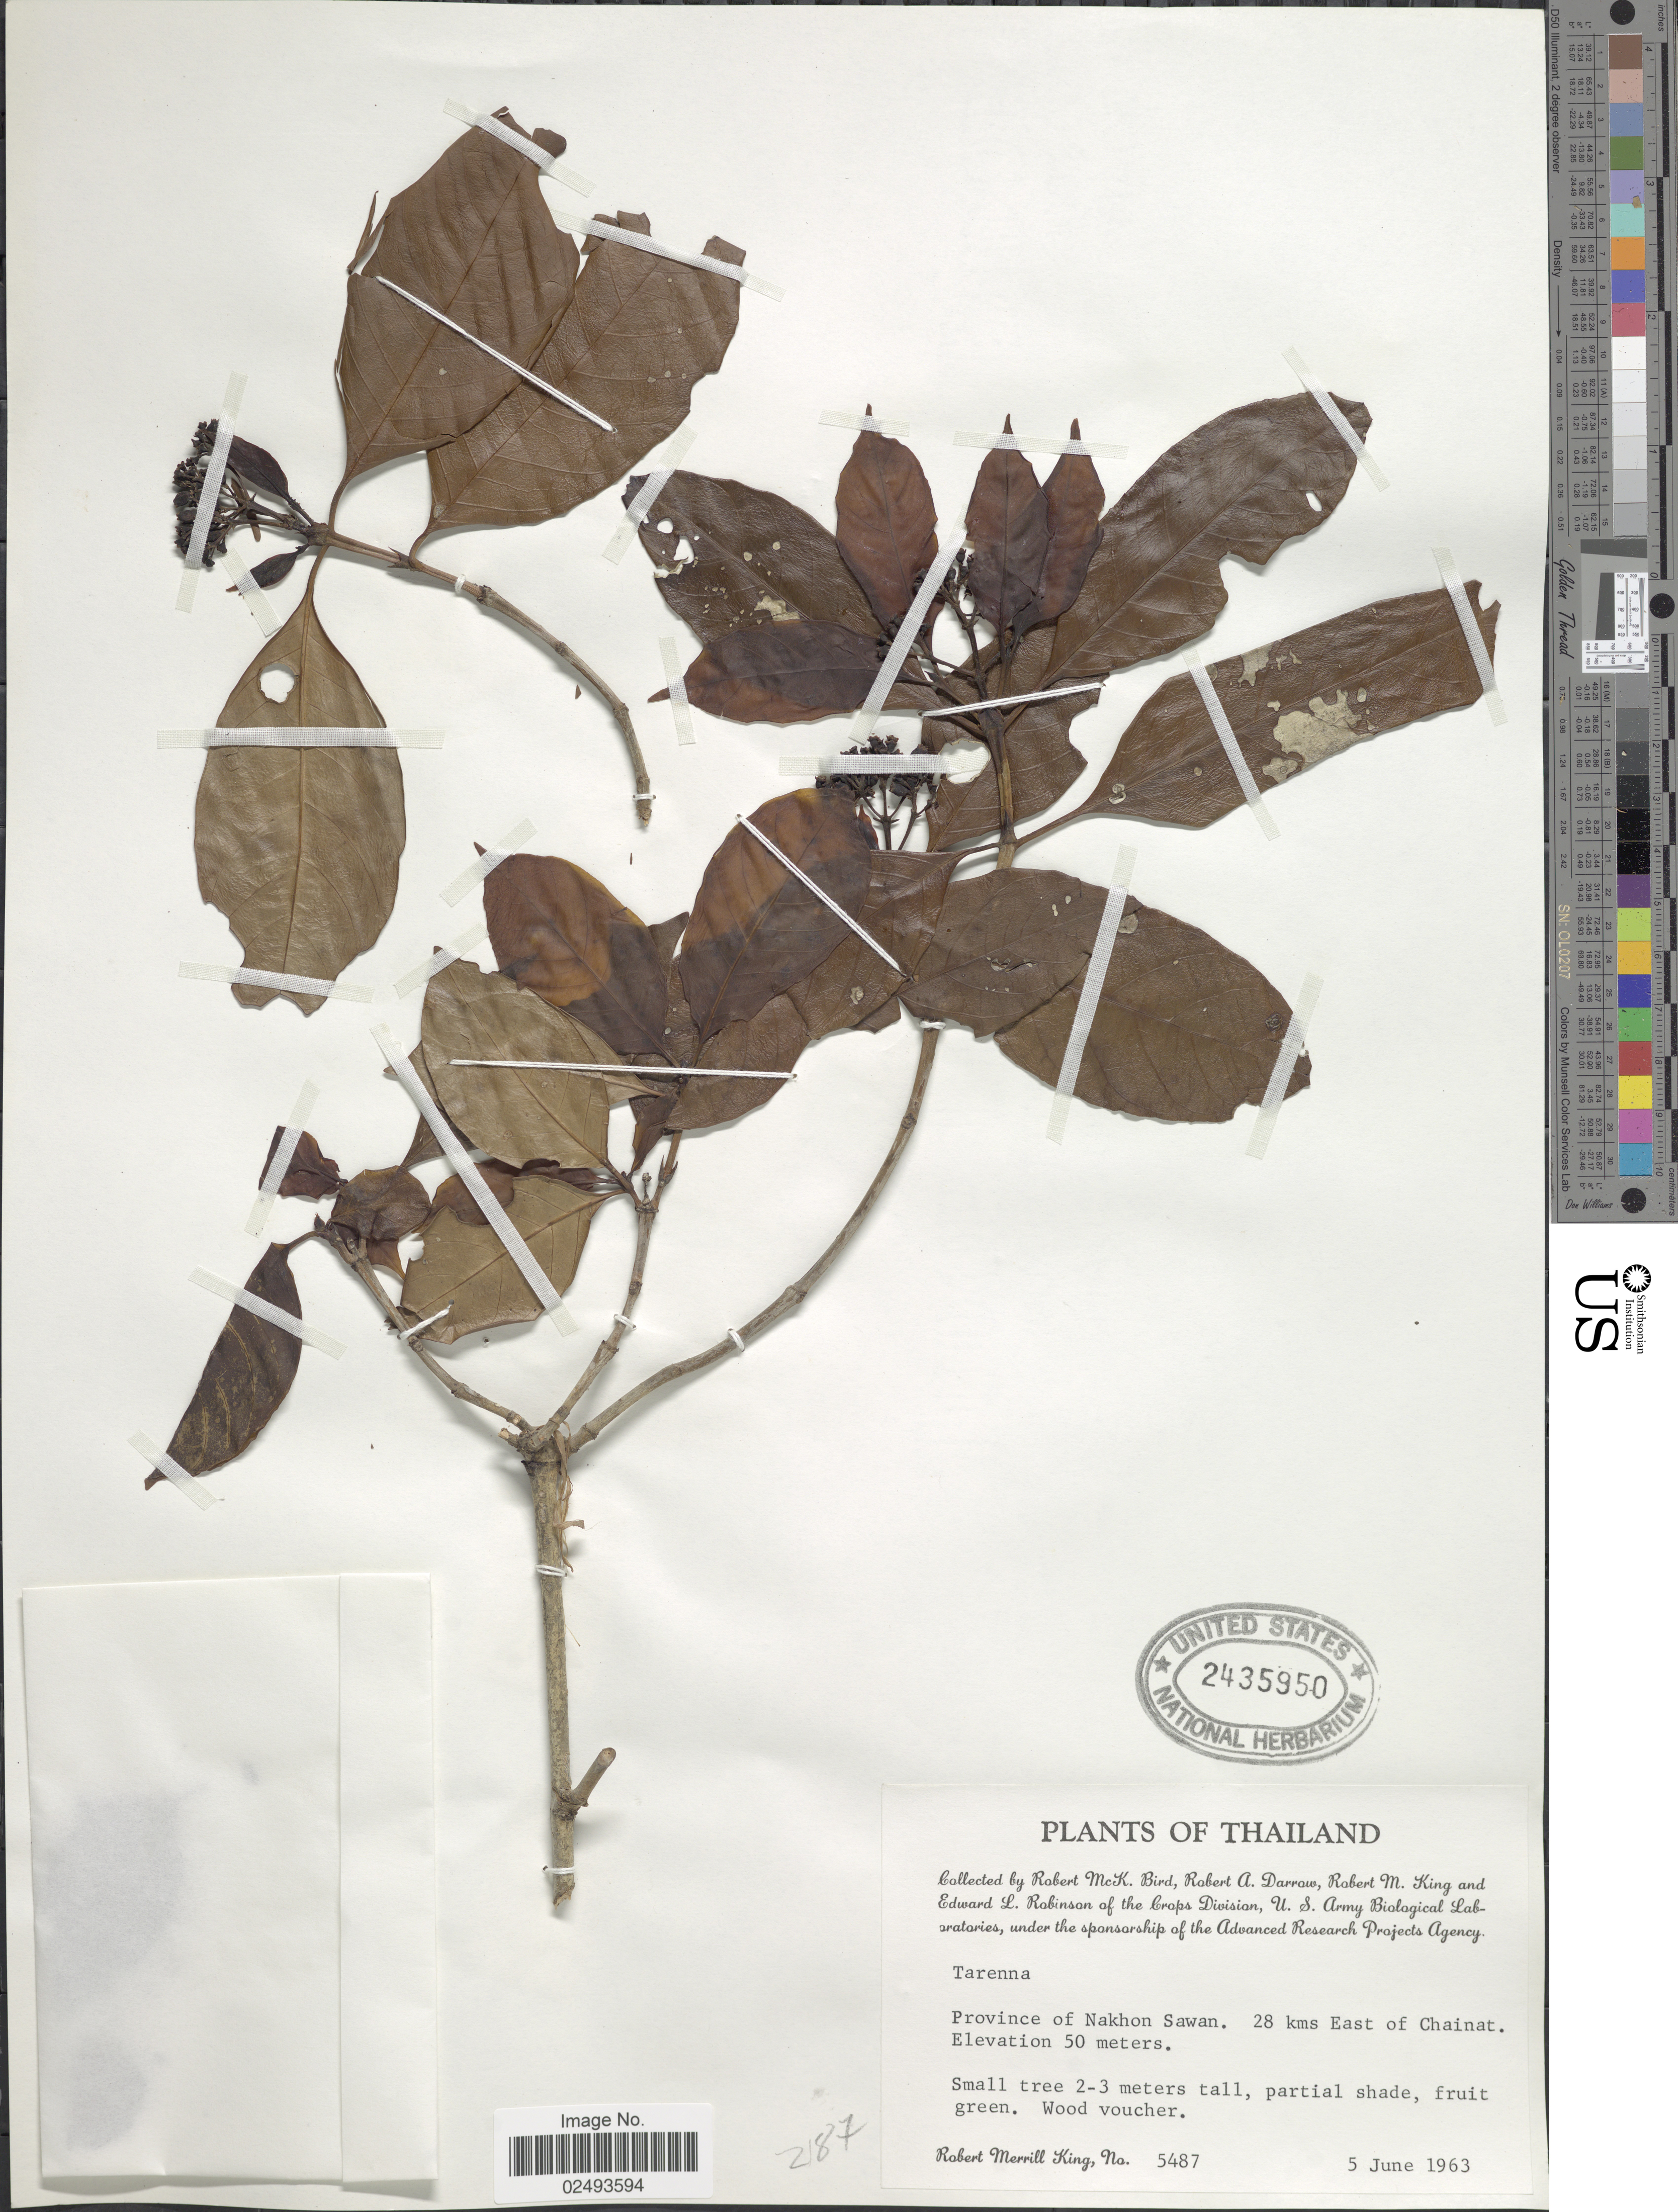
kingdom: Plantae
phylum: Tracheophyta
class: Magnoliopsida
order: Gentianales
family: Rubiaceae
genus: Tarenna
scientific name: Tarenna sp.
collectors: R. M. King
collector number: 5487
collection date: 1963-06-05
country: Thailand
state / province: Nakhon Sawan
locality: Province of Nakhon Sawan, 28 kms East of Chainat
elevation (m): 50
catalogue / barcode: US 2435950